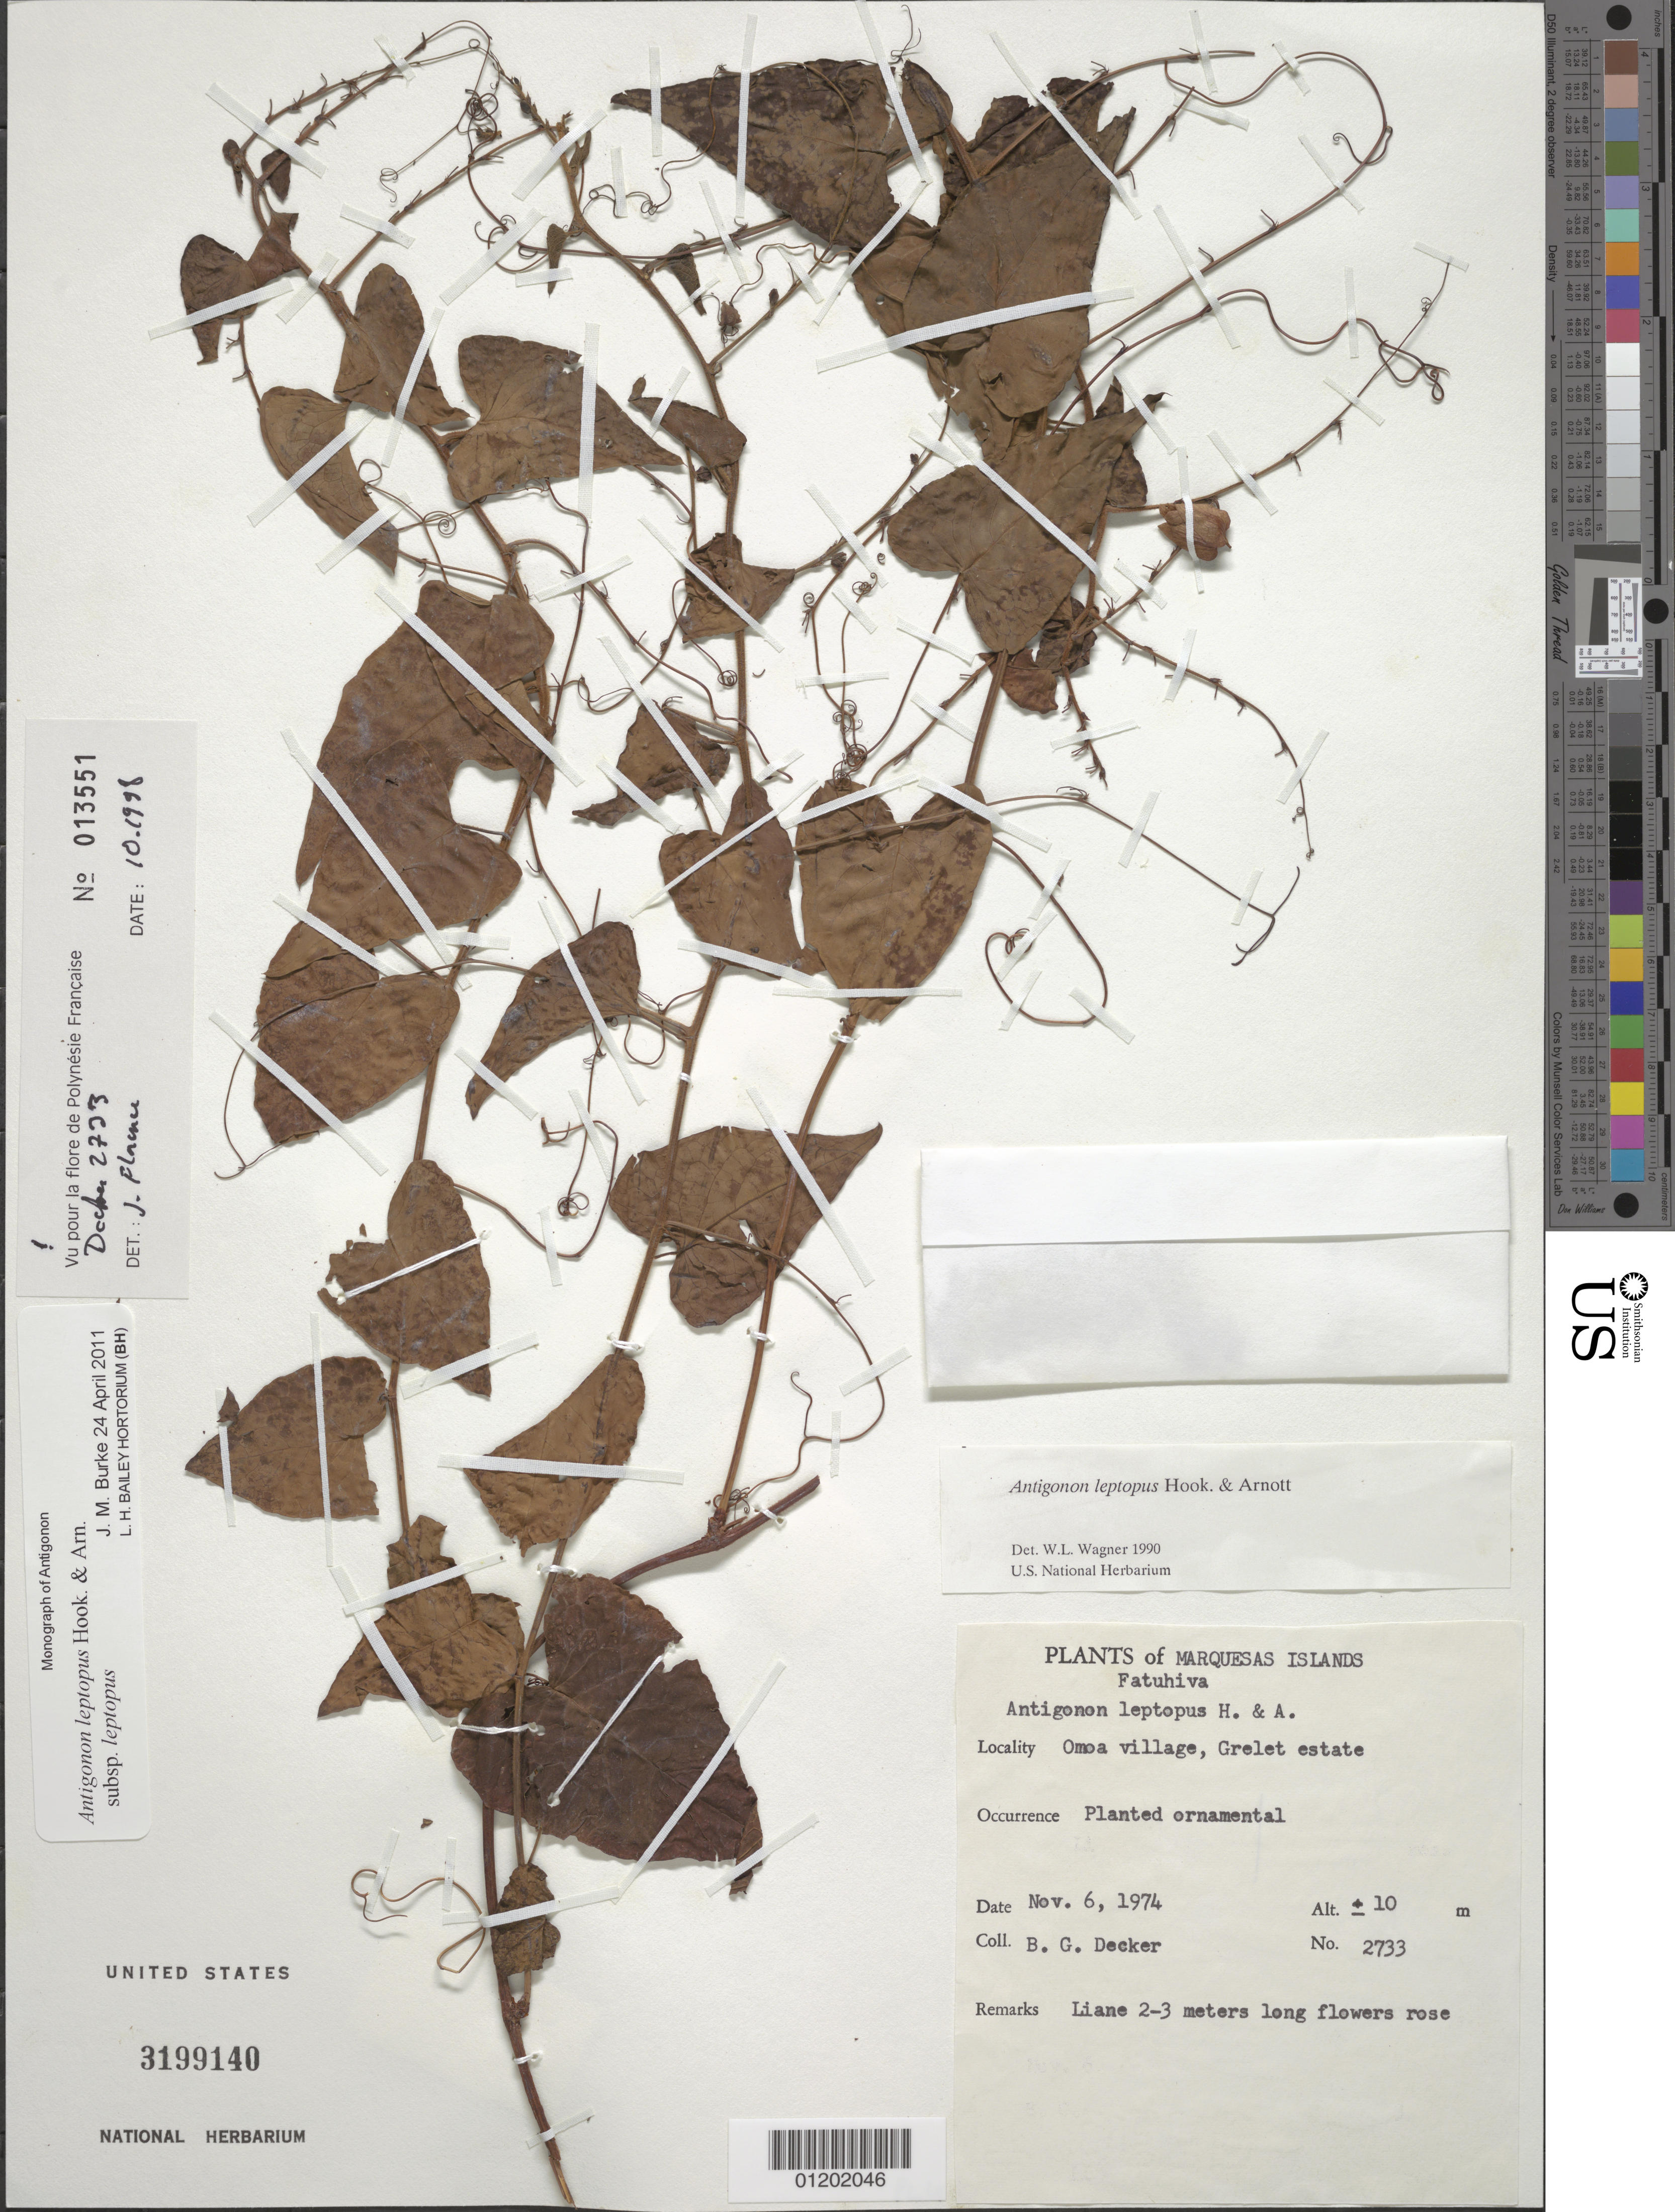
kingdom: Plantae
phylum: Tracheophyta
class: Magnoliopsida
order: Caryophyllales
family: Polygonaceae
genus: Antigonon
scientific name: Antigonon leptopus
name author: Hook. & Arn.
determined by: Wagner, W. L., (BOT), Smithsonian Institution - National Museum of Natural History (UNITED STATES)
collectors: B. G. Decker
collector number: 2733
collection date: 1974-11-06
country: French Polynesia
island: Fatu Hiva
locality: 'Omo'a village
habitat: Planted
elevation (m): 10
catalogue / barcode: US 3199140